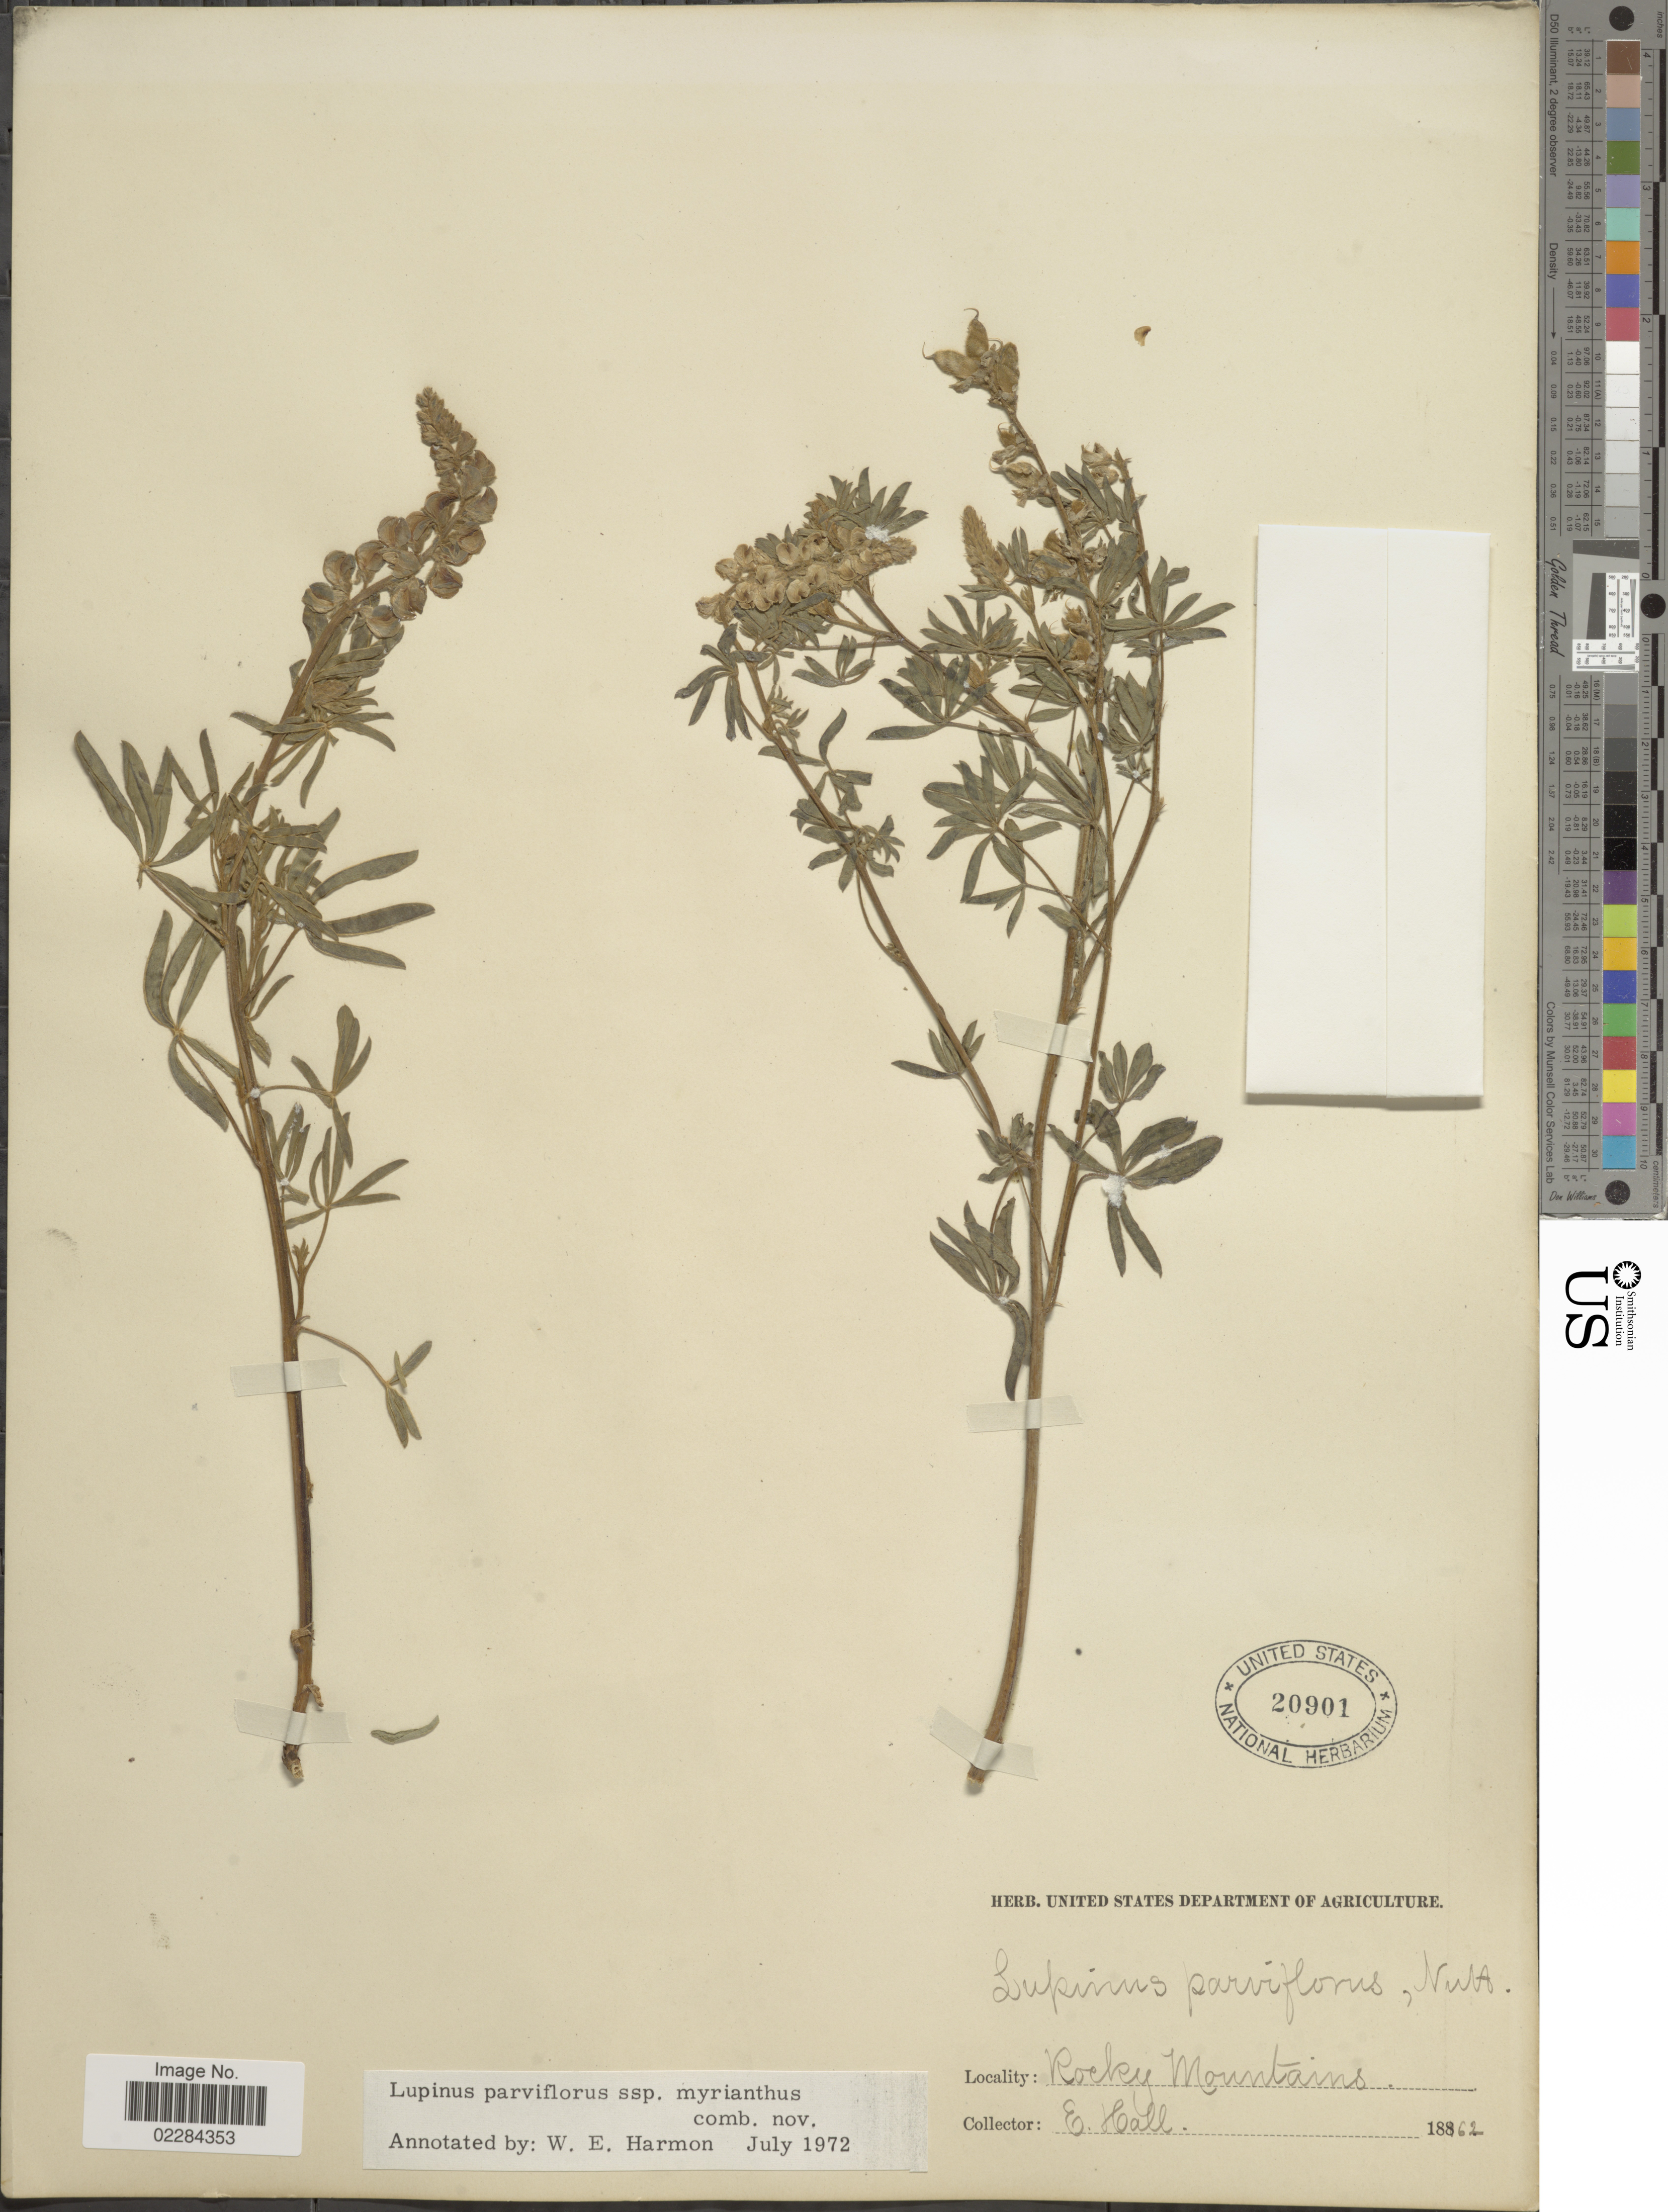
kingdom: Plantae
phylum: Tracheophyta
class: Magnoliopsida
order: Fabales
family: Fabaceae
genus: Lupinus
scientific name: Lupinus argenteus var. myrianthus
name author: (Greene) Isley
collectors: E. Hall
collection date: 1862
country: United States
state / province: Colorado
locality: Rocky Mtns.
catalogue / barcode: US 20901